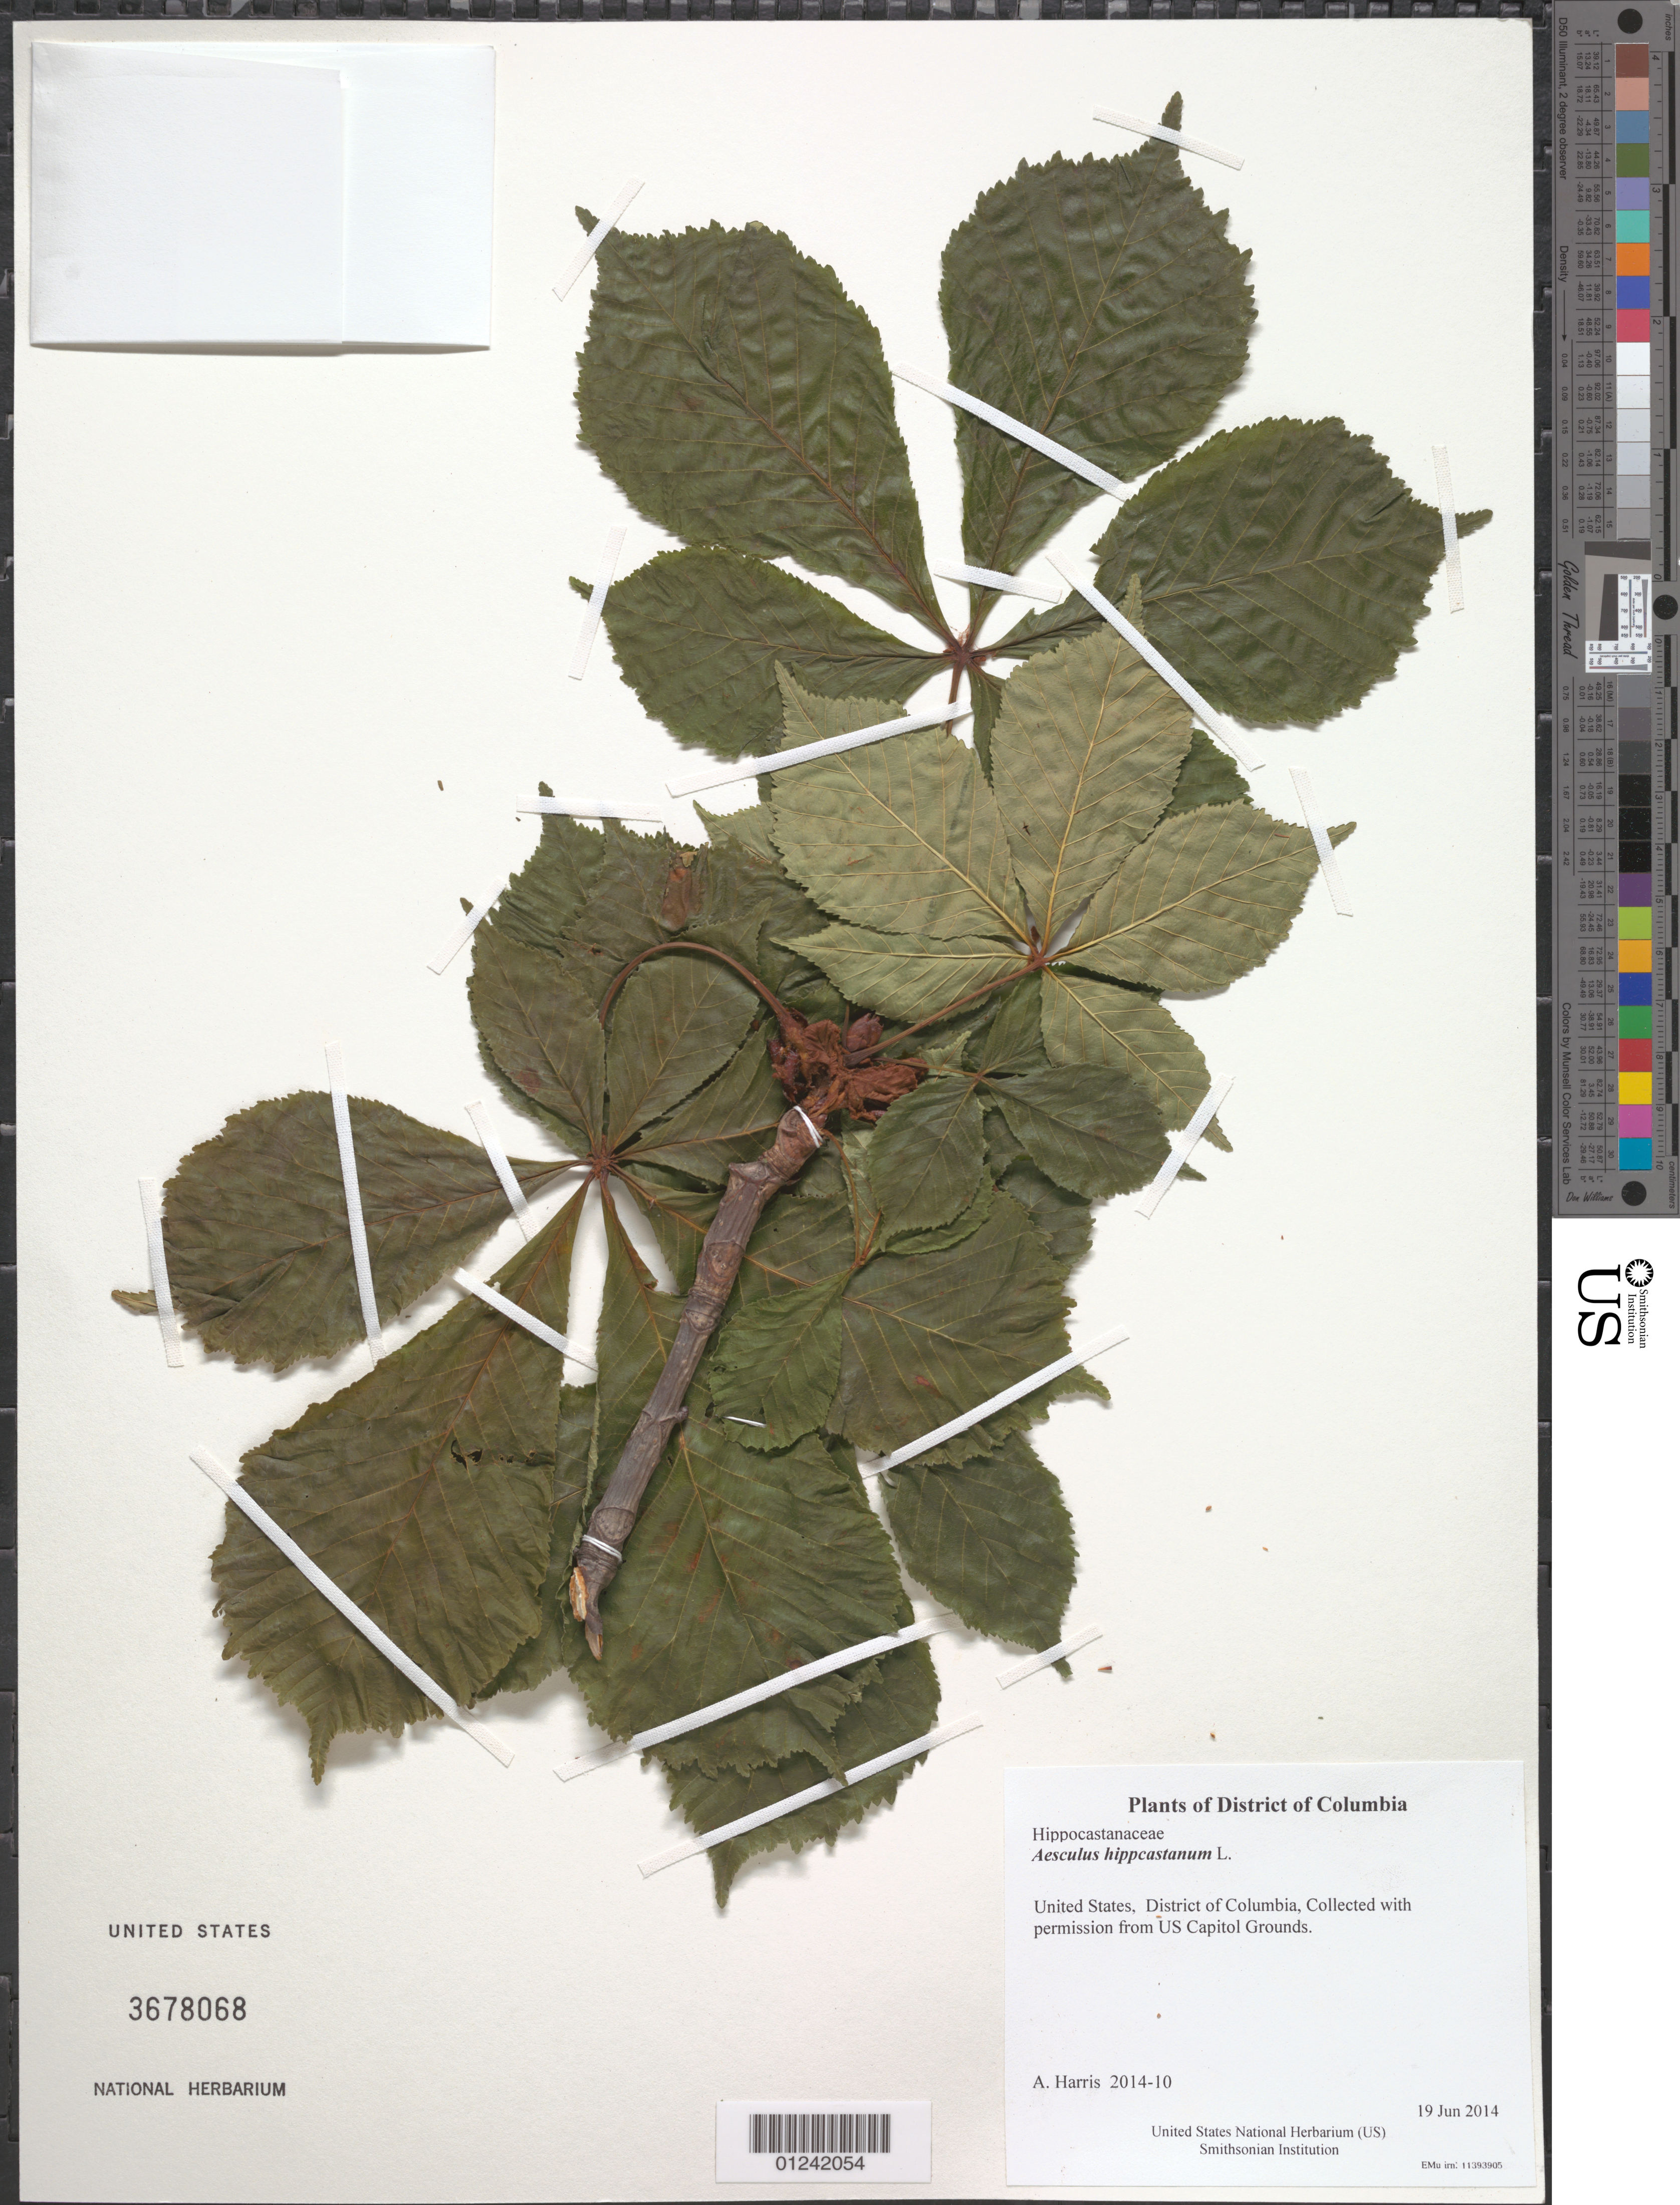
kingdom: Plantae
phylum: Tracheophyta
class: Magnoliopsida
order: Sapindales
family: Sapindaceae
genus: Aesculus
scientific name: Aesculus hippocastanum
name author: L.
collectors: A. J. Harris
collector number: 2014-10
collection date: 2014-06-19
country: United States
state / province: District of Columbia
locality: Collected with permission from US Capitol Grounds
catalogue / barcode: US 3678068